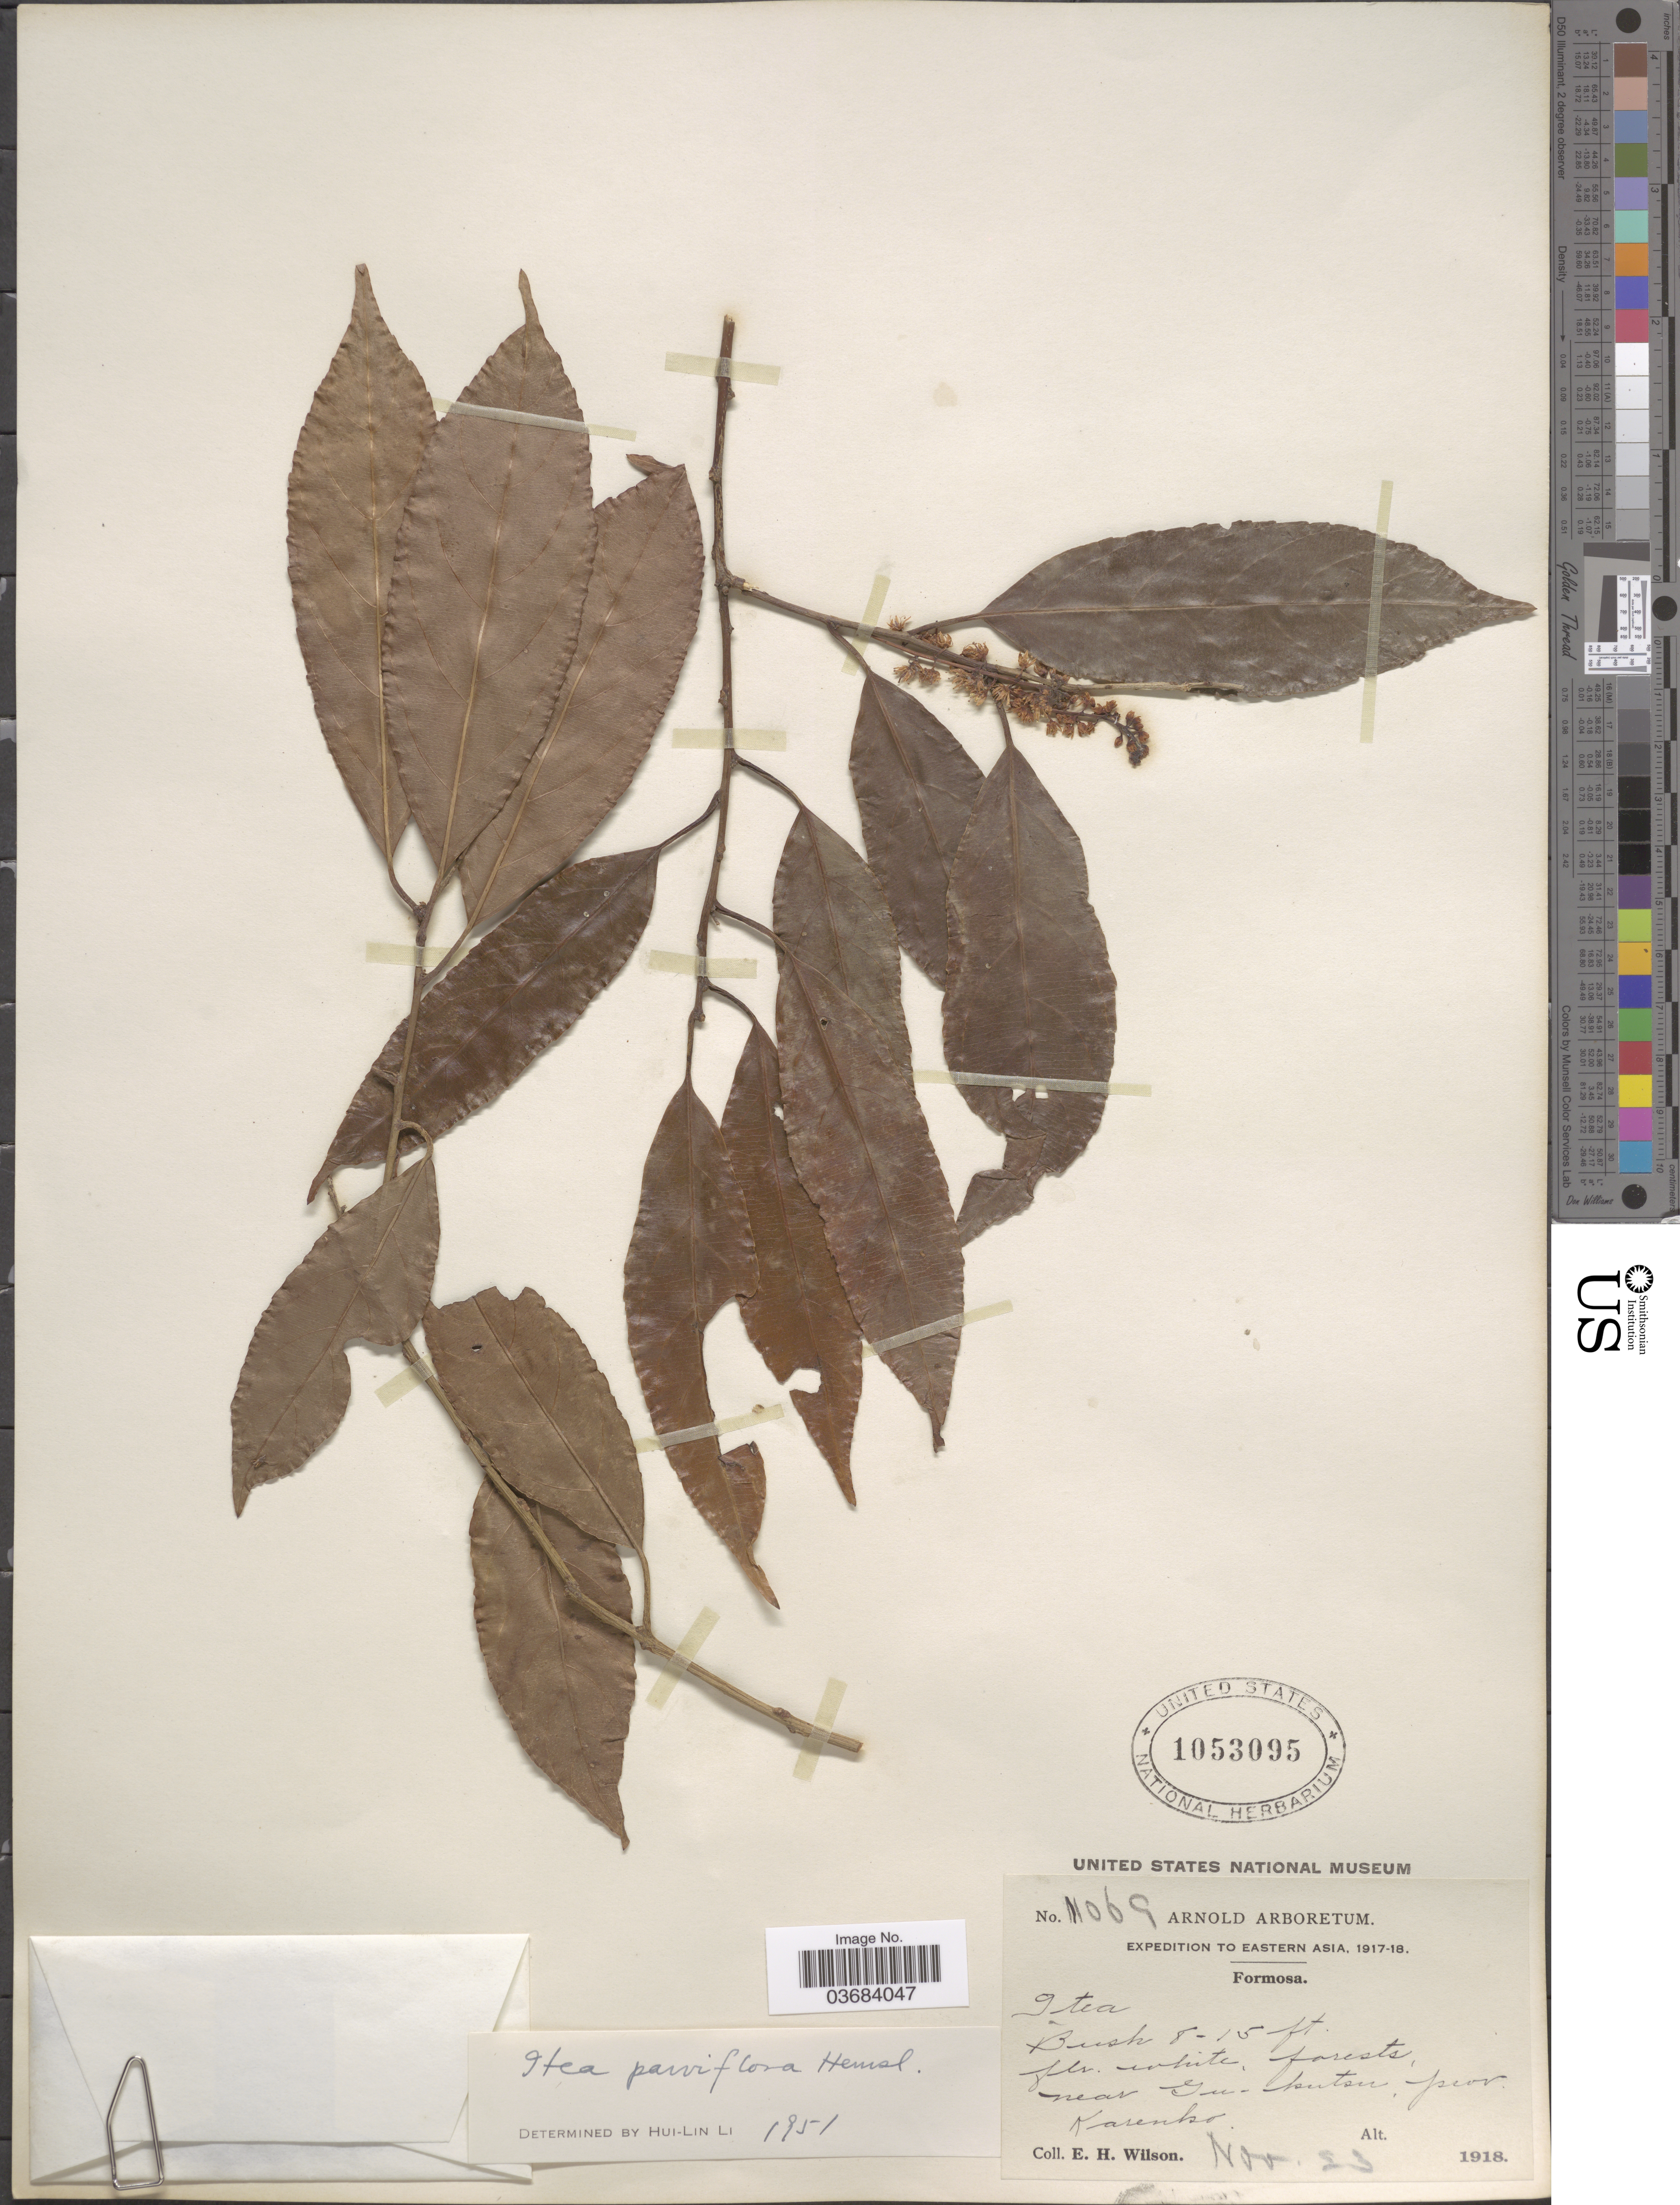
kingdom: Plantae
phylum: Tracheophyta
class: Magnoliopsida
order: Saxifragales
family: Iteaceae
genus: Itea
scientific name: Itea parviflora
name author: Hemsl.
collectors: E. Wilson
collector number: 11069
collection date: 1918-11-23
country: Taiwan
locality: Expedition to Eastern Asia, 1917-18. Formosa. Near Yu-kutsin, prov. Kasenko.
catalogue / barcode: US 1053095